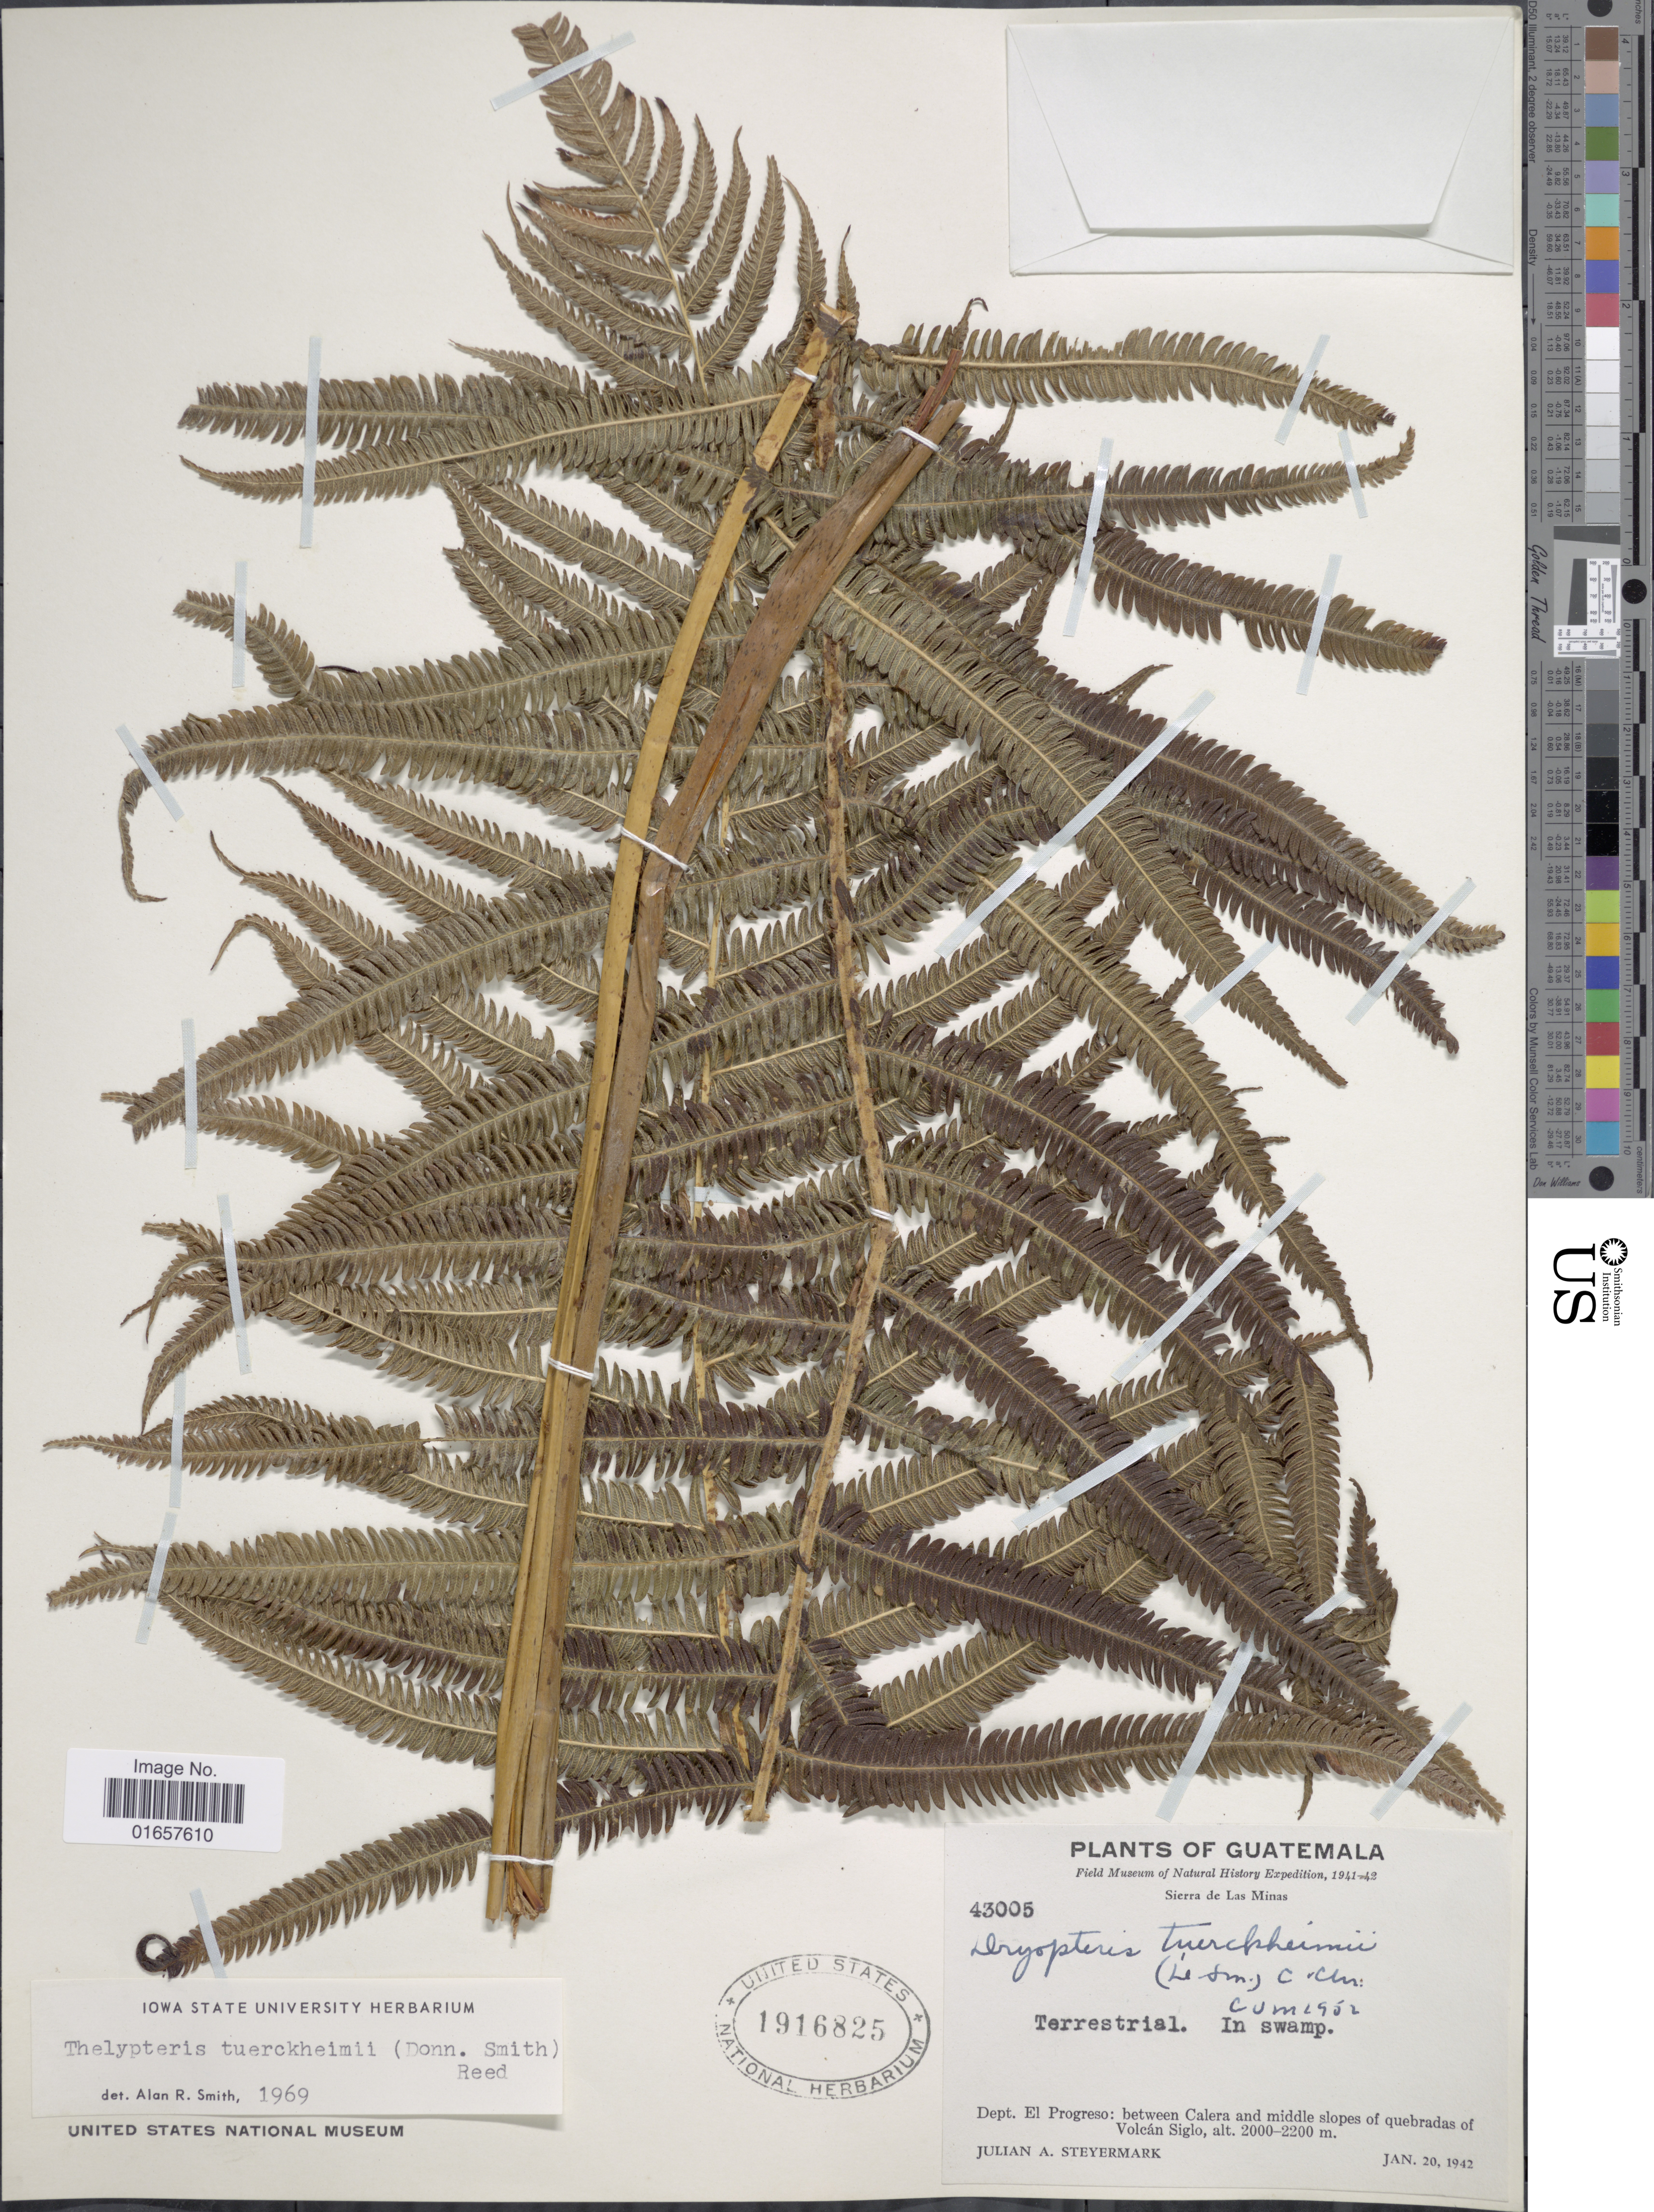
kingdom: Plantae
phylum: Tracheophyta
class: Polypodiopsida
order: Polypodiales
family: Thelypteridaceae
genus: Christella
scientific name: Christella tuerckheimii comb. ined.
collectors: J. Steyermark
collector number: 43005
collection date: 1942-01-20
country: Guatemala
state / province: El Progreso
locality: Guatemala, Sierra de Las Minas, Dept. El Progreso: between Calera and middle slopes of quebradas of Volcán Siglo.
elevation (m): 2000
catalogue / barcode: US 1916825